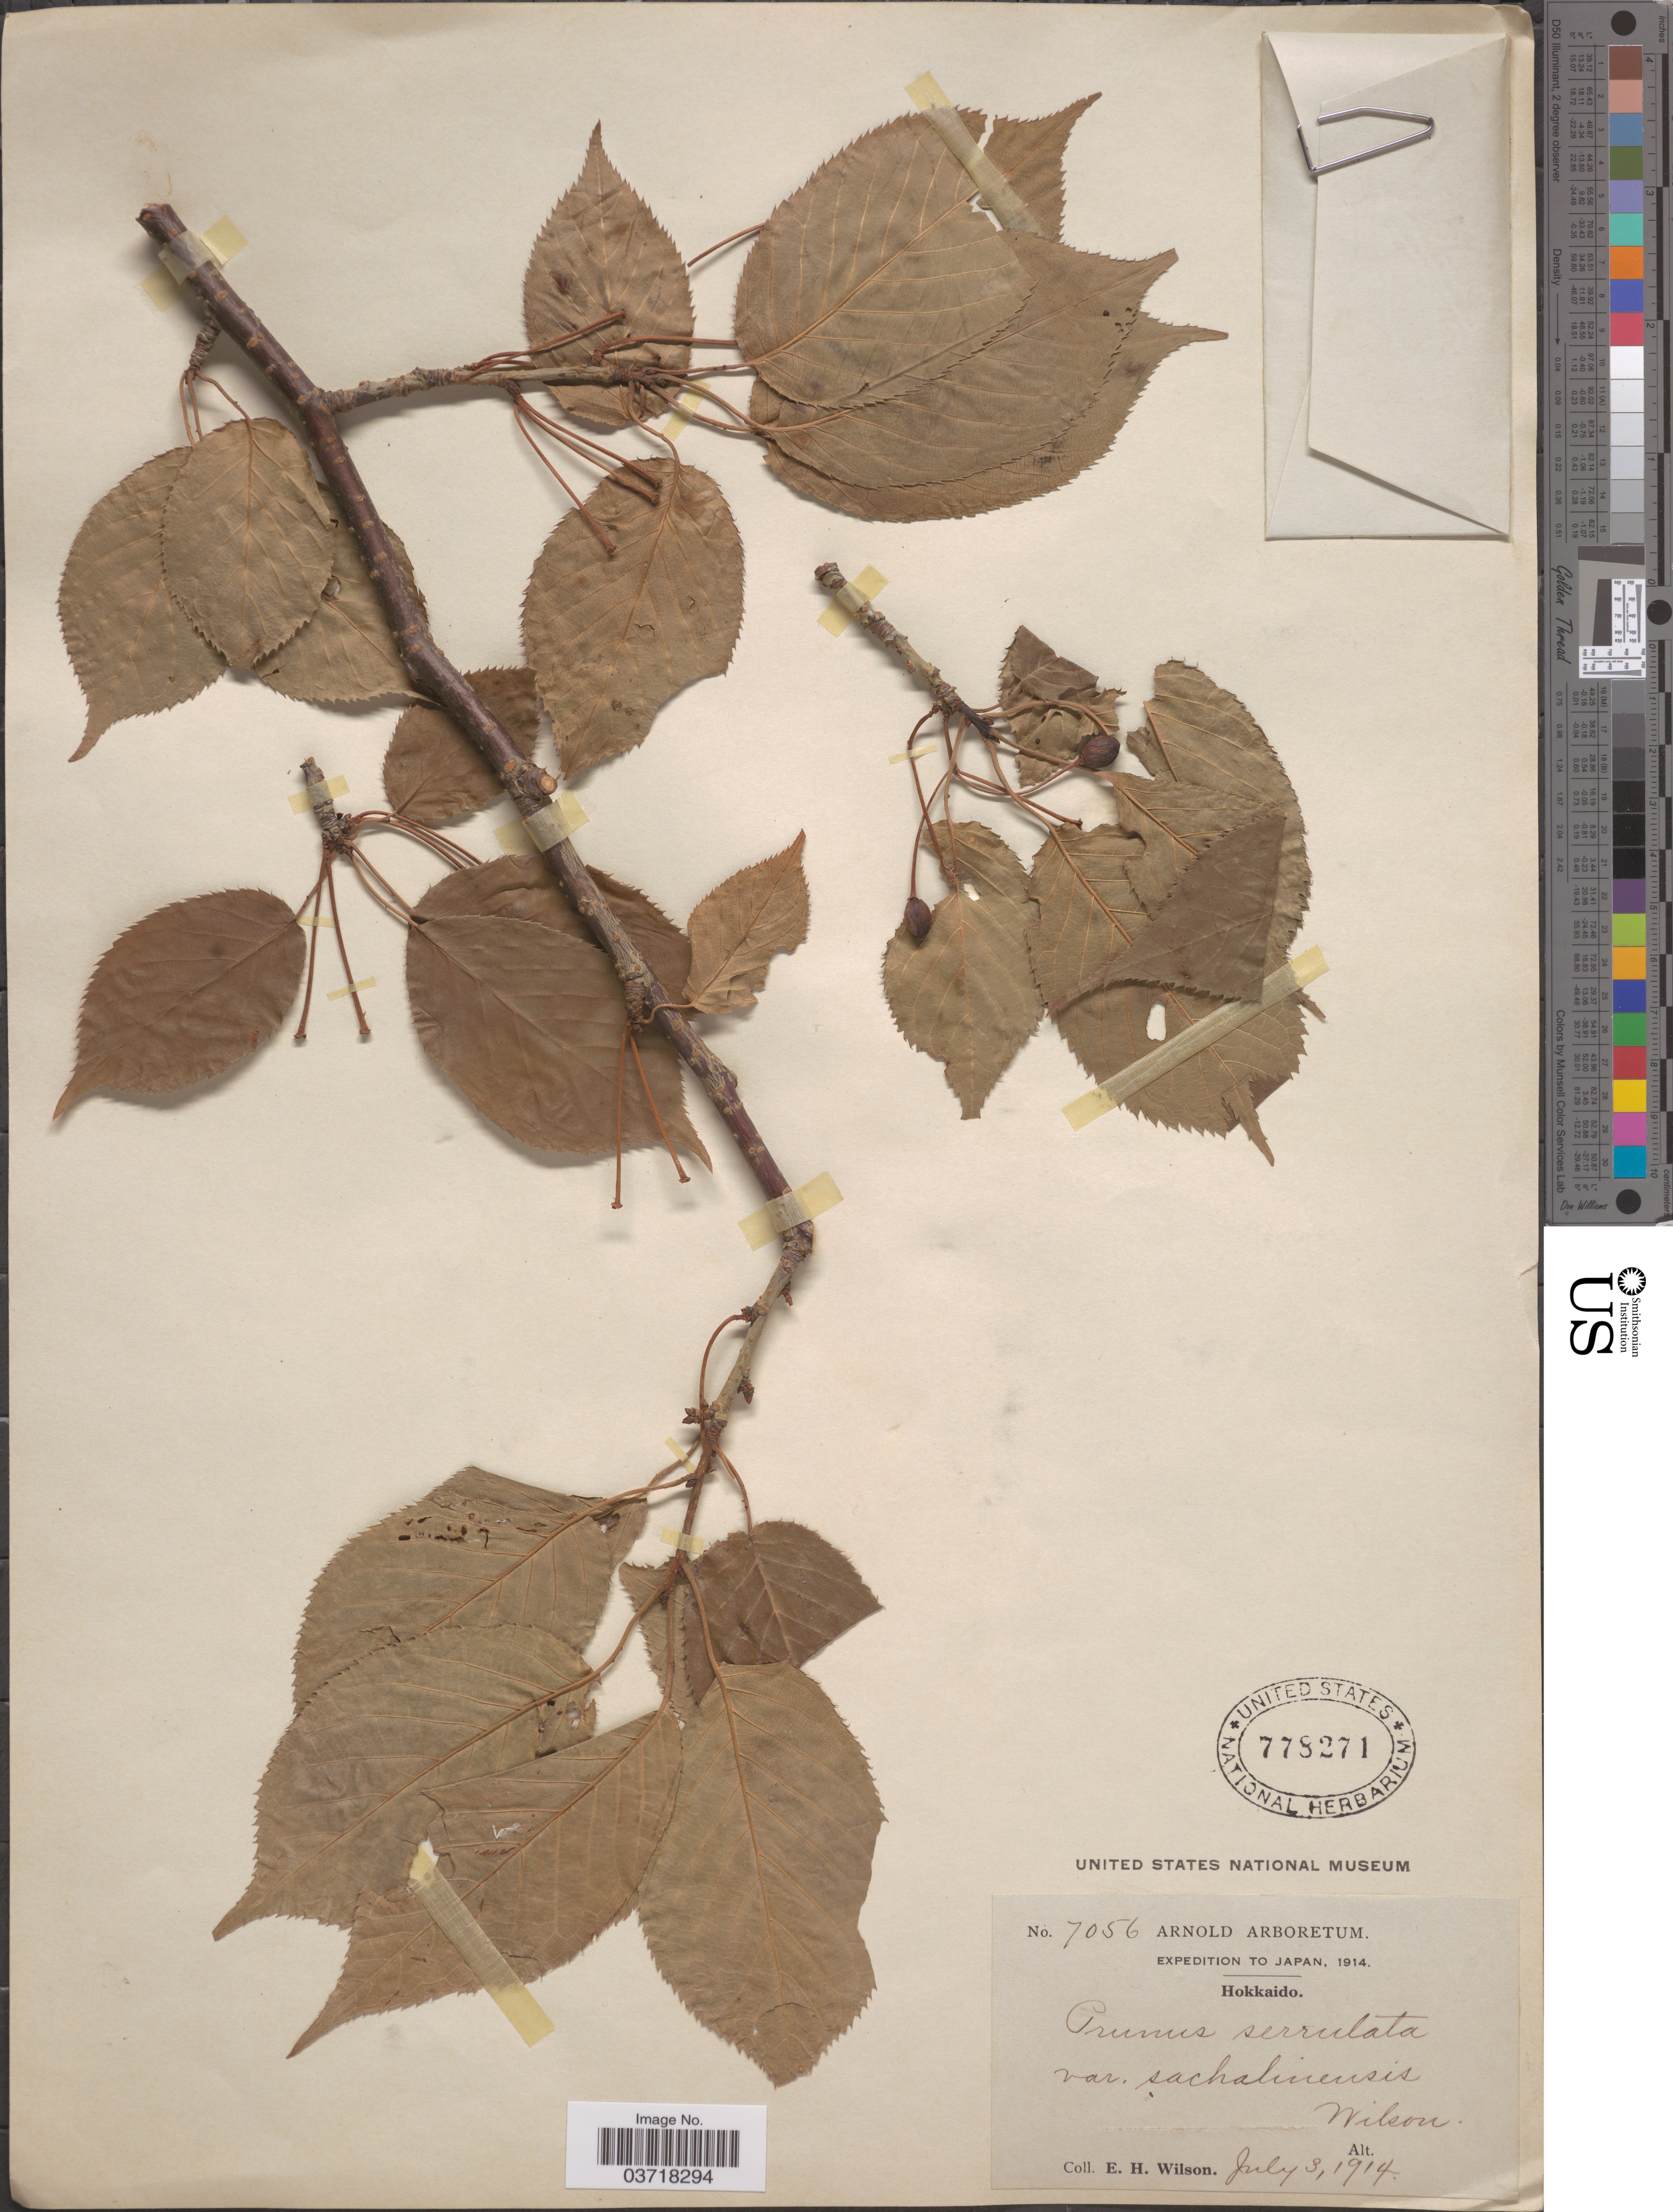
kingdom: Plantae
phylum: Tracheophyta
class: Magnoliopsida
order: Rosales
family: Rosaceae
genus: Prunus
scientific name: Prunus serrulata var. sachalinensis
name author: (F. Schmidt) Makino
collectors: E. Wilson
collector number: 7056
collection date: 1914-07-03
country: Japan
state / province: Hokkaidō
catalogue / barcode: US 778271